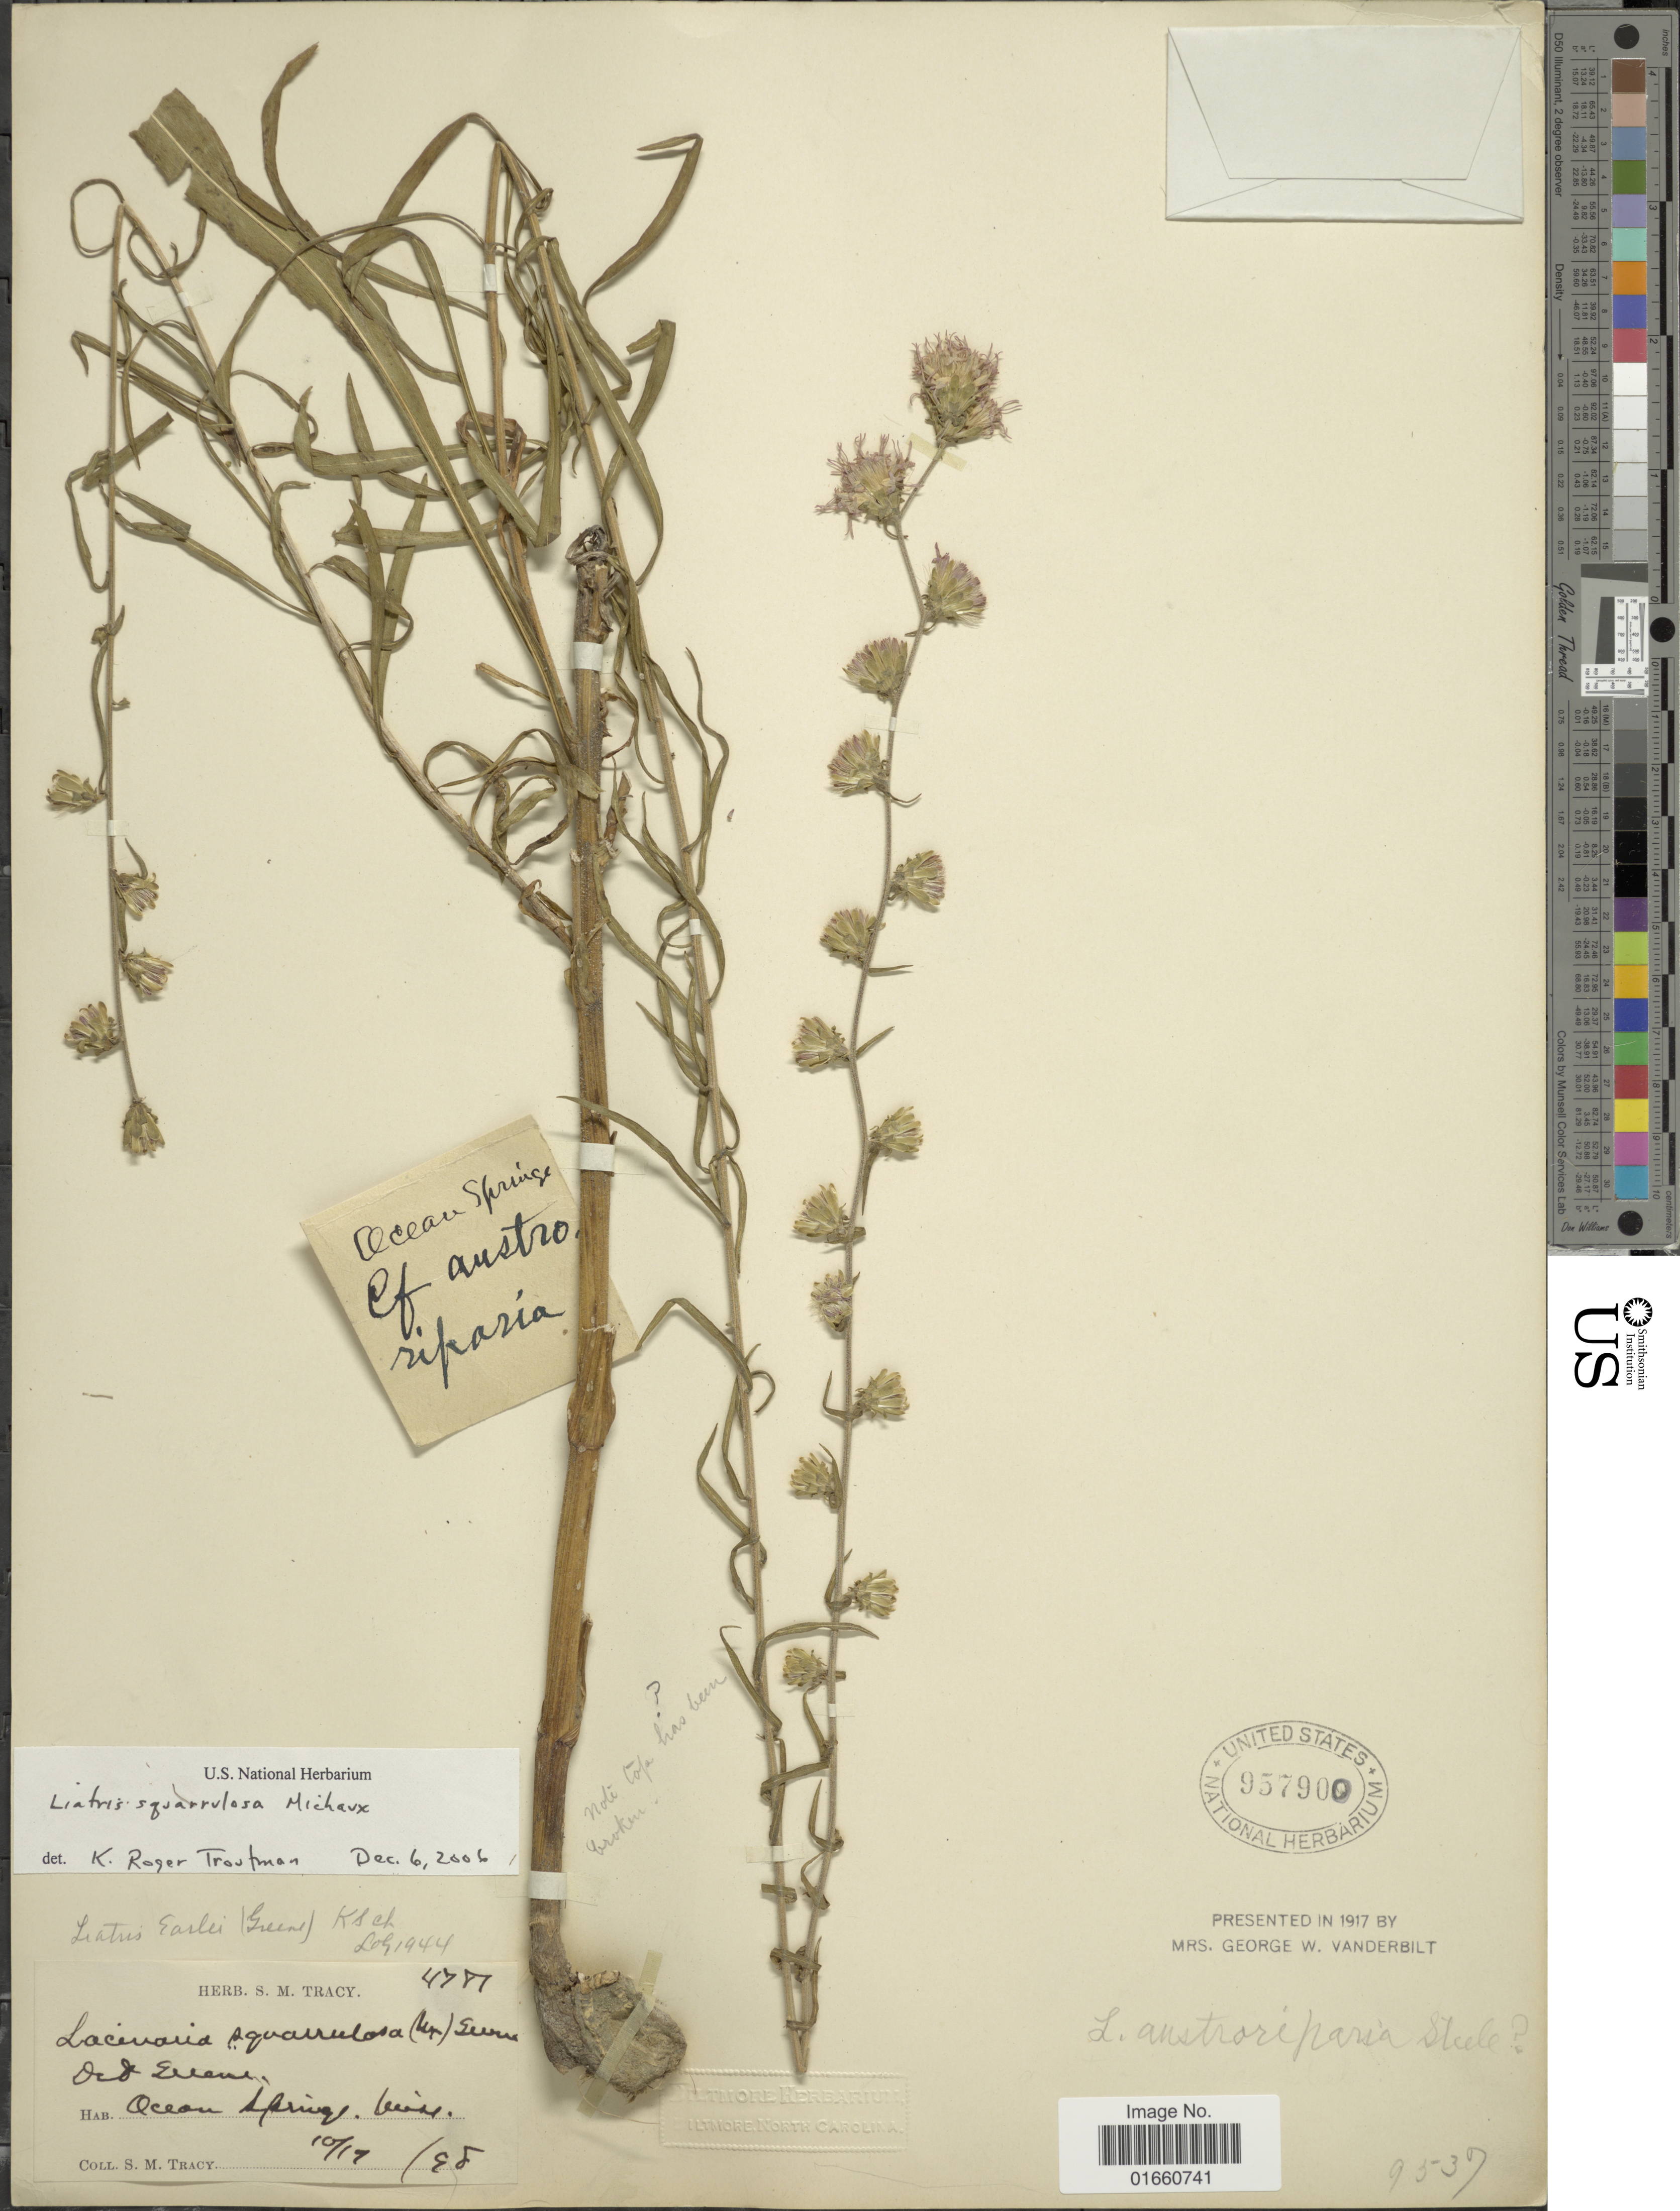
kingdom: Plantae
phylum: Tracheophyta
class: Magnoliopsida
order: Asterales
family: Asteraceae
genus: Liatris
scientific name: Liatris squarrulosa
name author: Michx.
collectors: S. M. Tracy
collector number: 4787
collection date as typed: Transcribed d/m/y: 17/10/98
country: United States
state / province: Mississippi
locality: Ocean Springs.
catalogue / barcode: US 957900